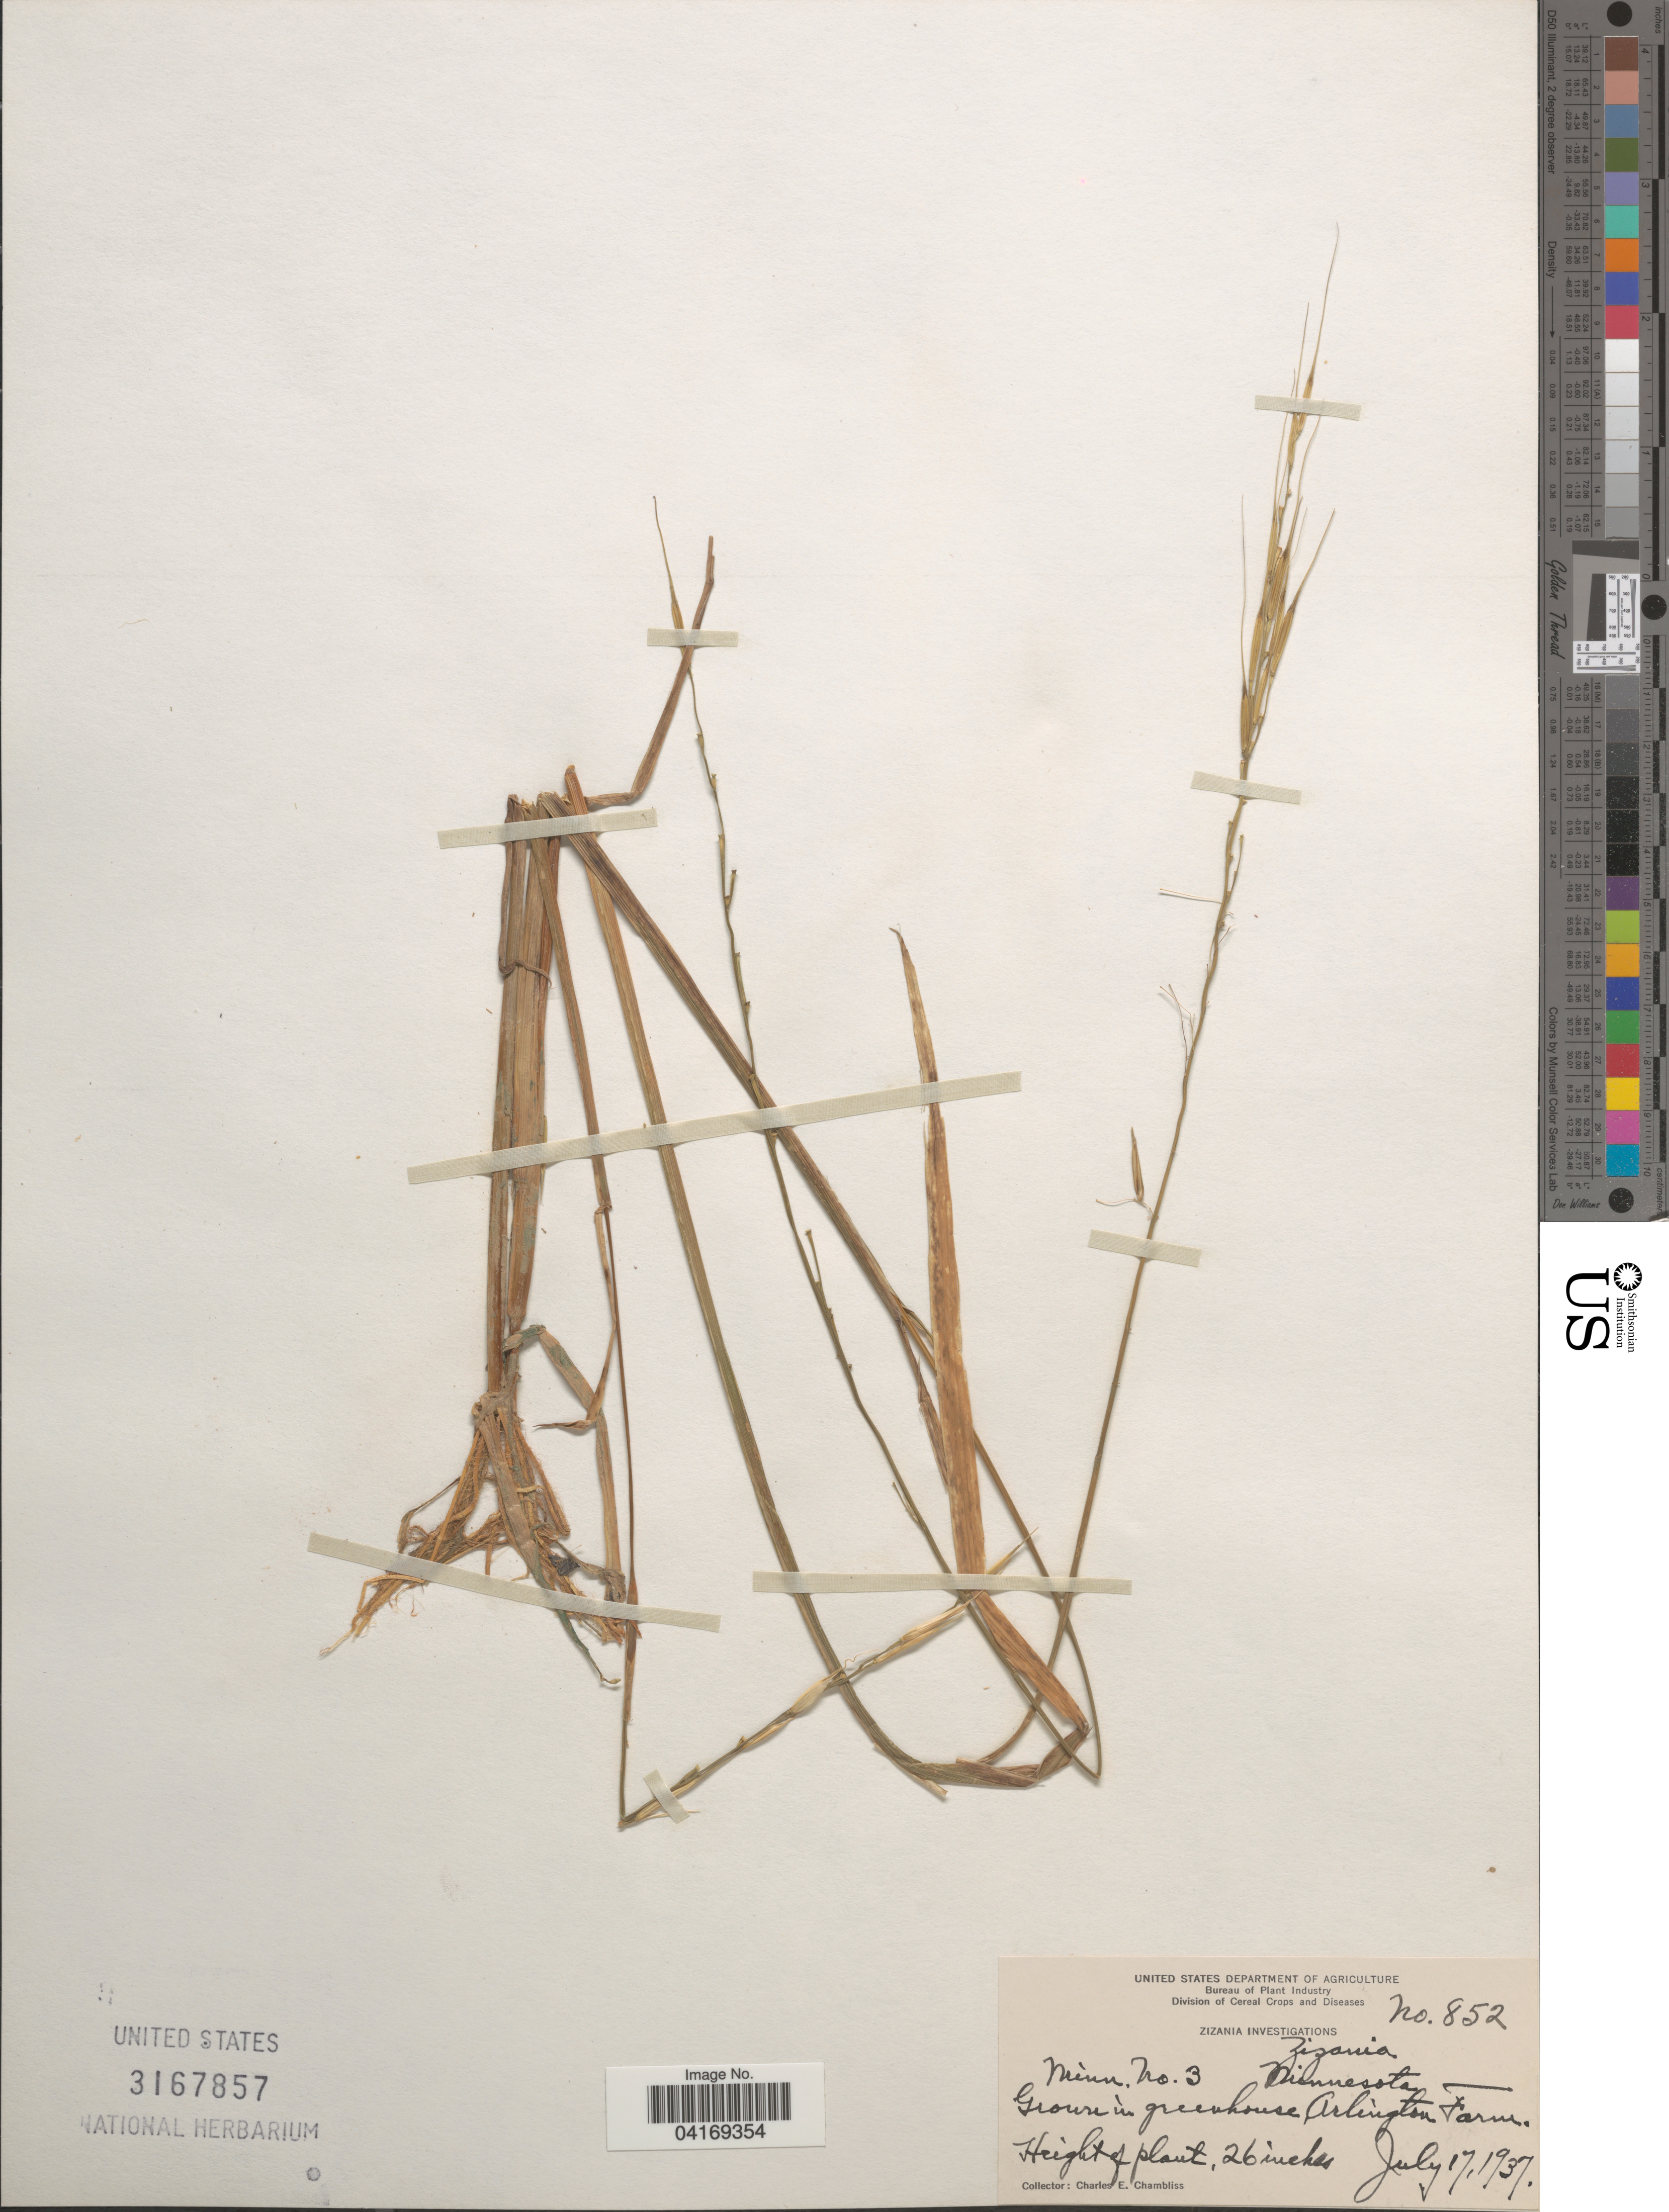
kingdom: Plantae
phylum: Tracheophyta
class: Liliopsida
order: Poales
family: Poaceae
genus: Zizania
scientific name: Zizania sp.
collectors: C. Chambliss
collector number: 852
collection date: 1937-07-17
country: United States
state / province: Virginia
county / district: Arlington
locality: In greenhouse, Arlington Farm.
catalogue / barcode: US 3167857